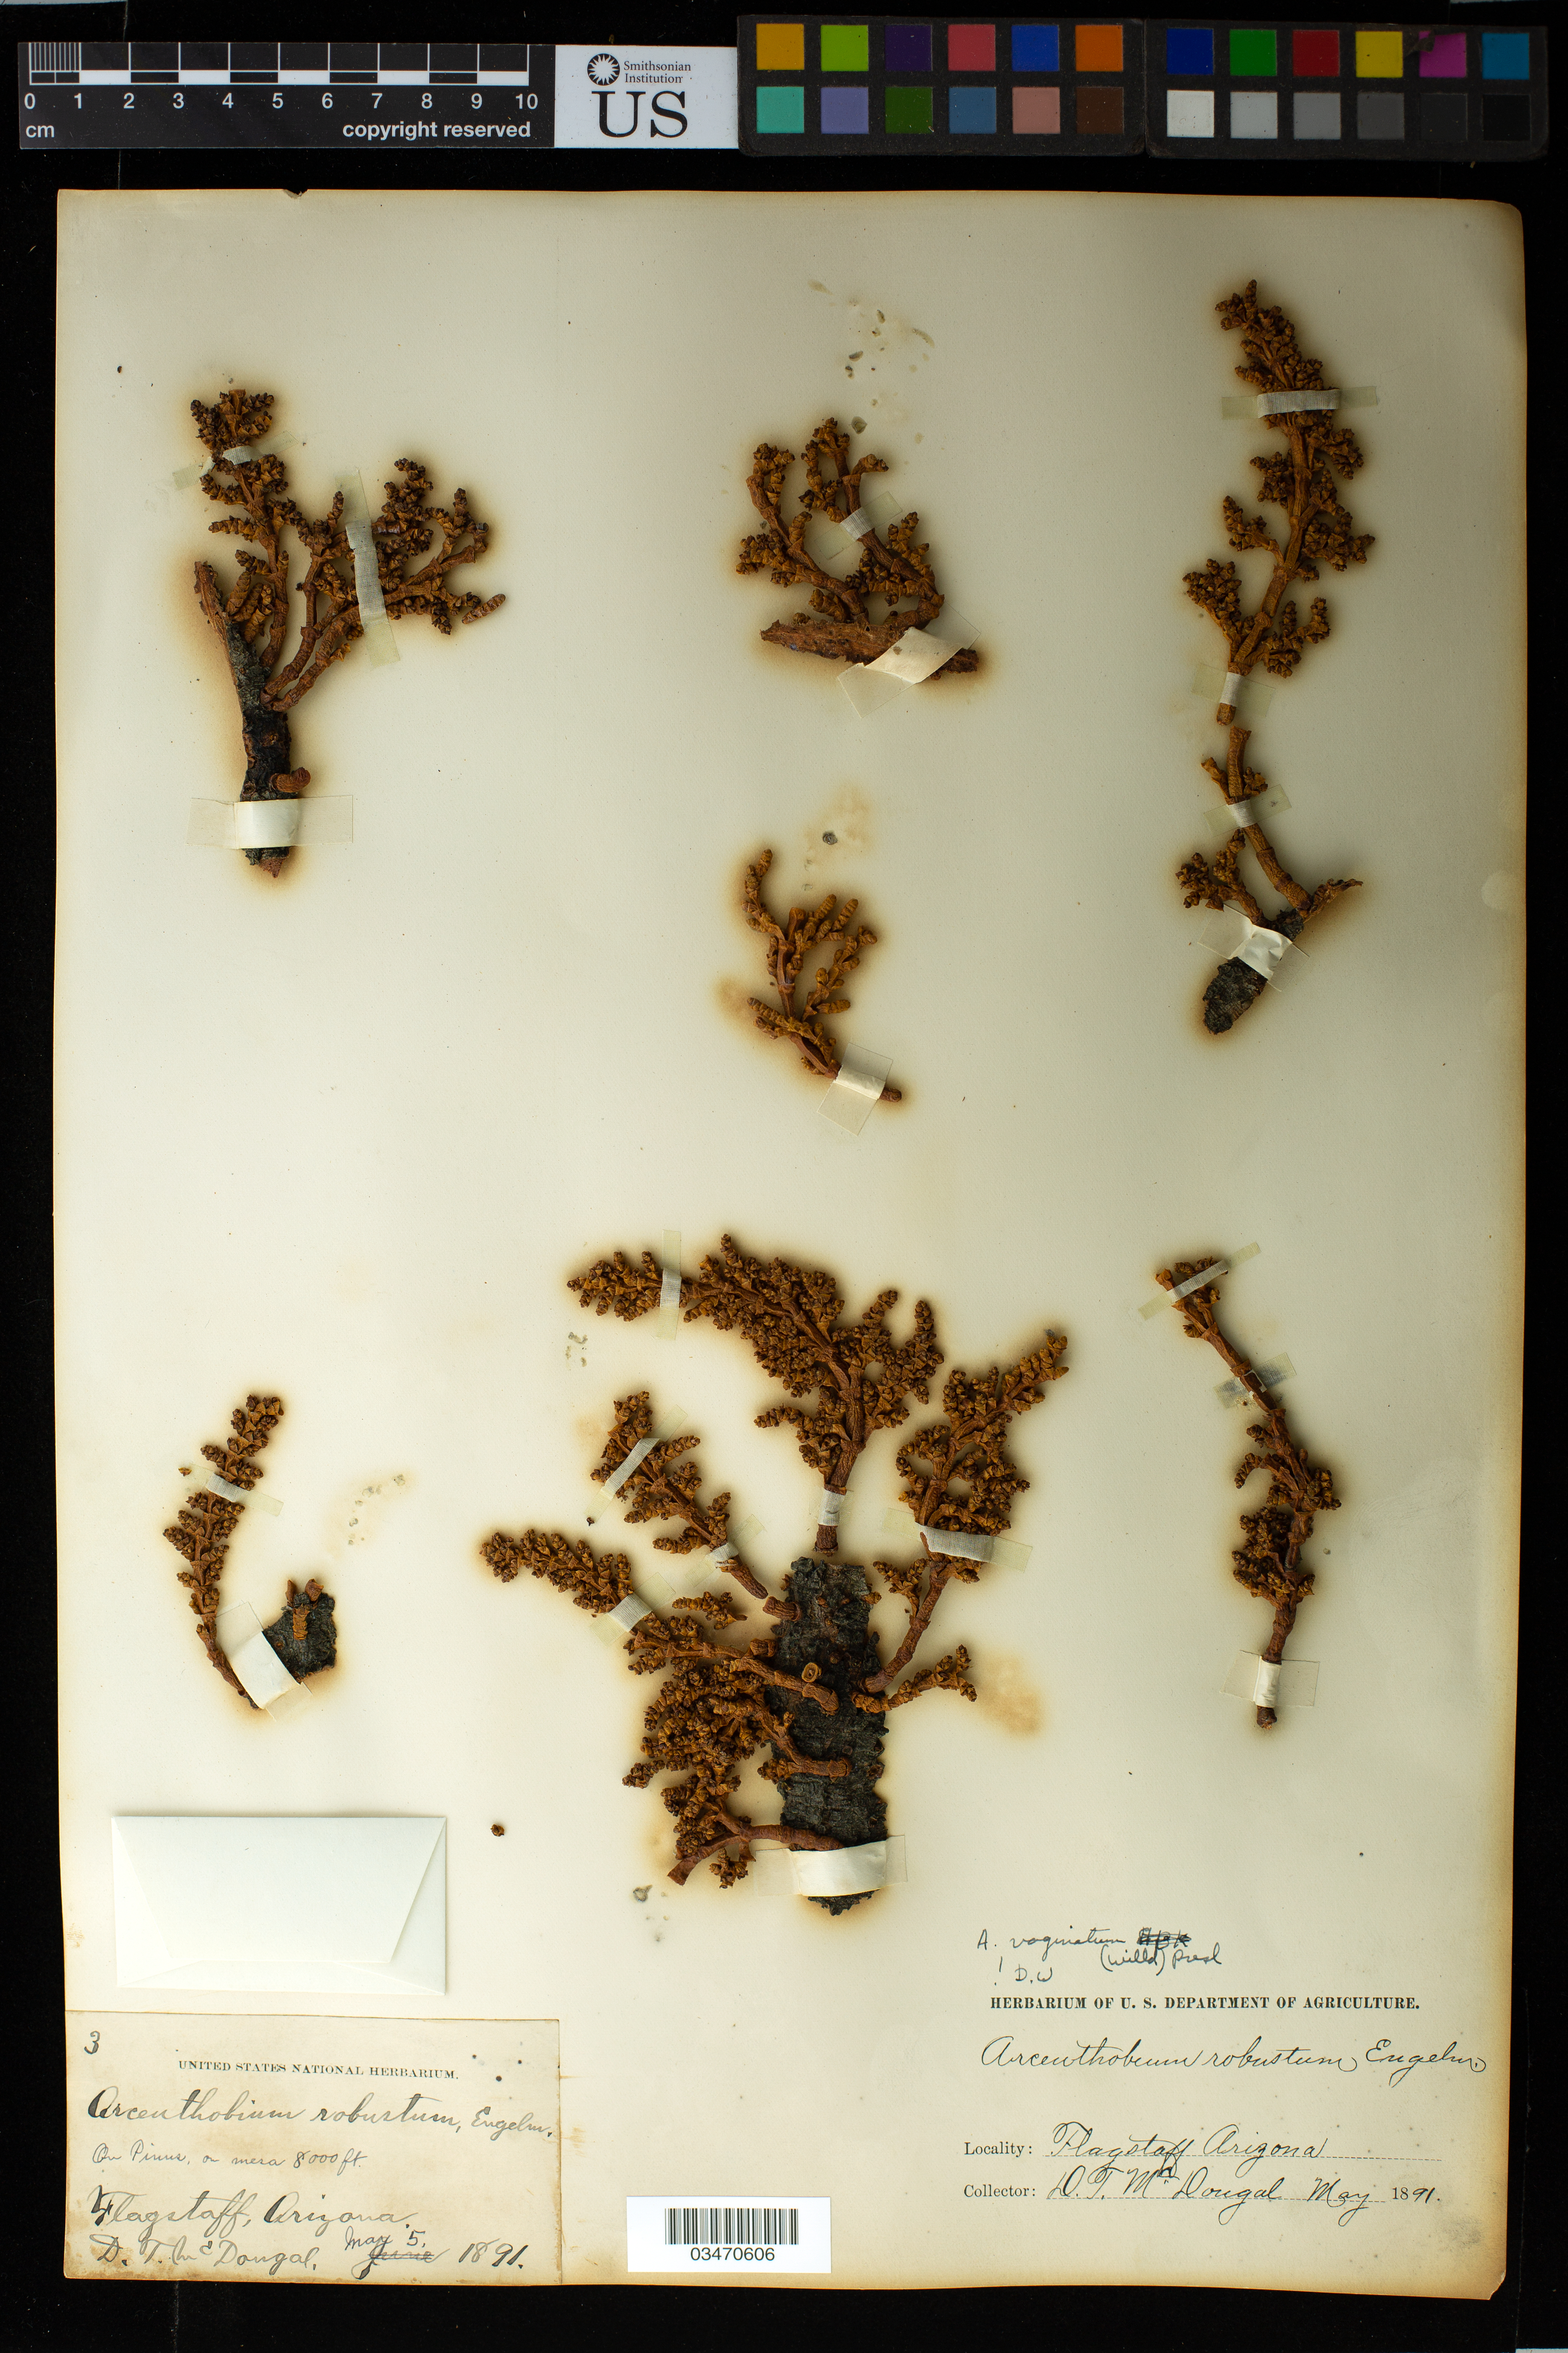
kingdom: Plantae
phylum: Tracheophyta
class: Magnoliopsida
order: Santalales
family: Viscaceae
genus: Arceuthobium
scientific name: Arceuthobium vaginatum f. cryptopodum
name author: (Engelm.) L.S. Gill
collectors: D. McDougal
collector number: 3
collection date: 1891-05-05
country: United States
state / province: Arizona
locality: Flaggstaff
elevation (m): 2438